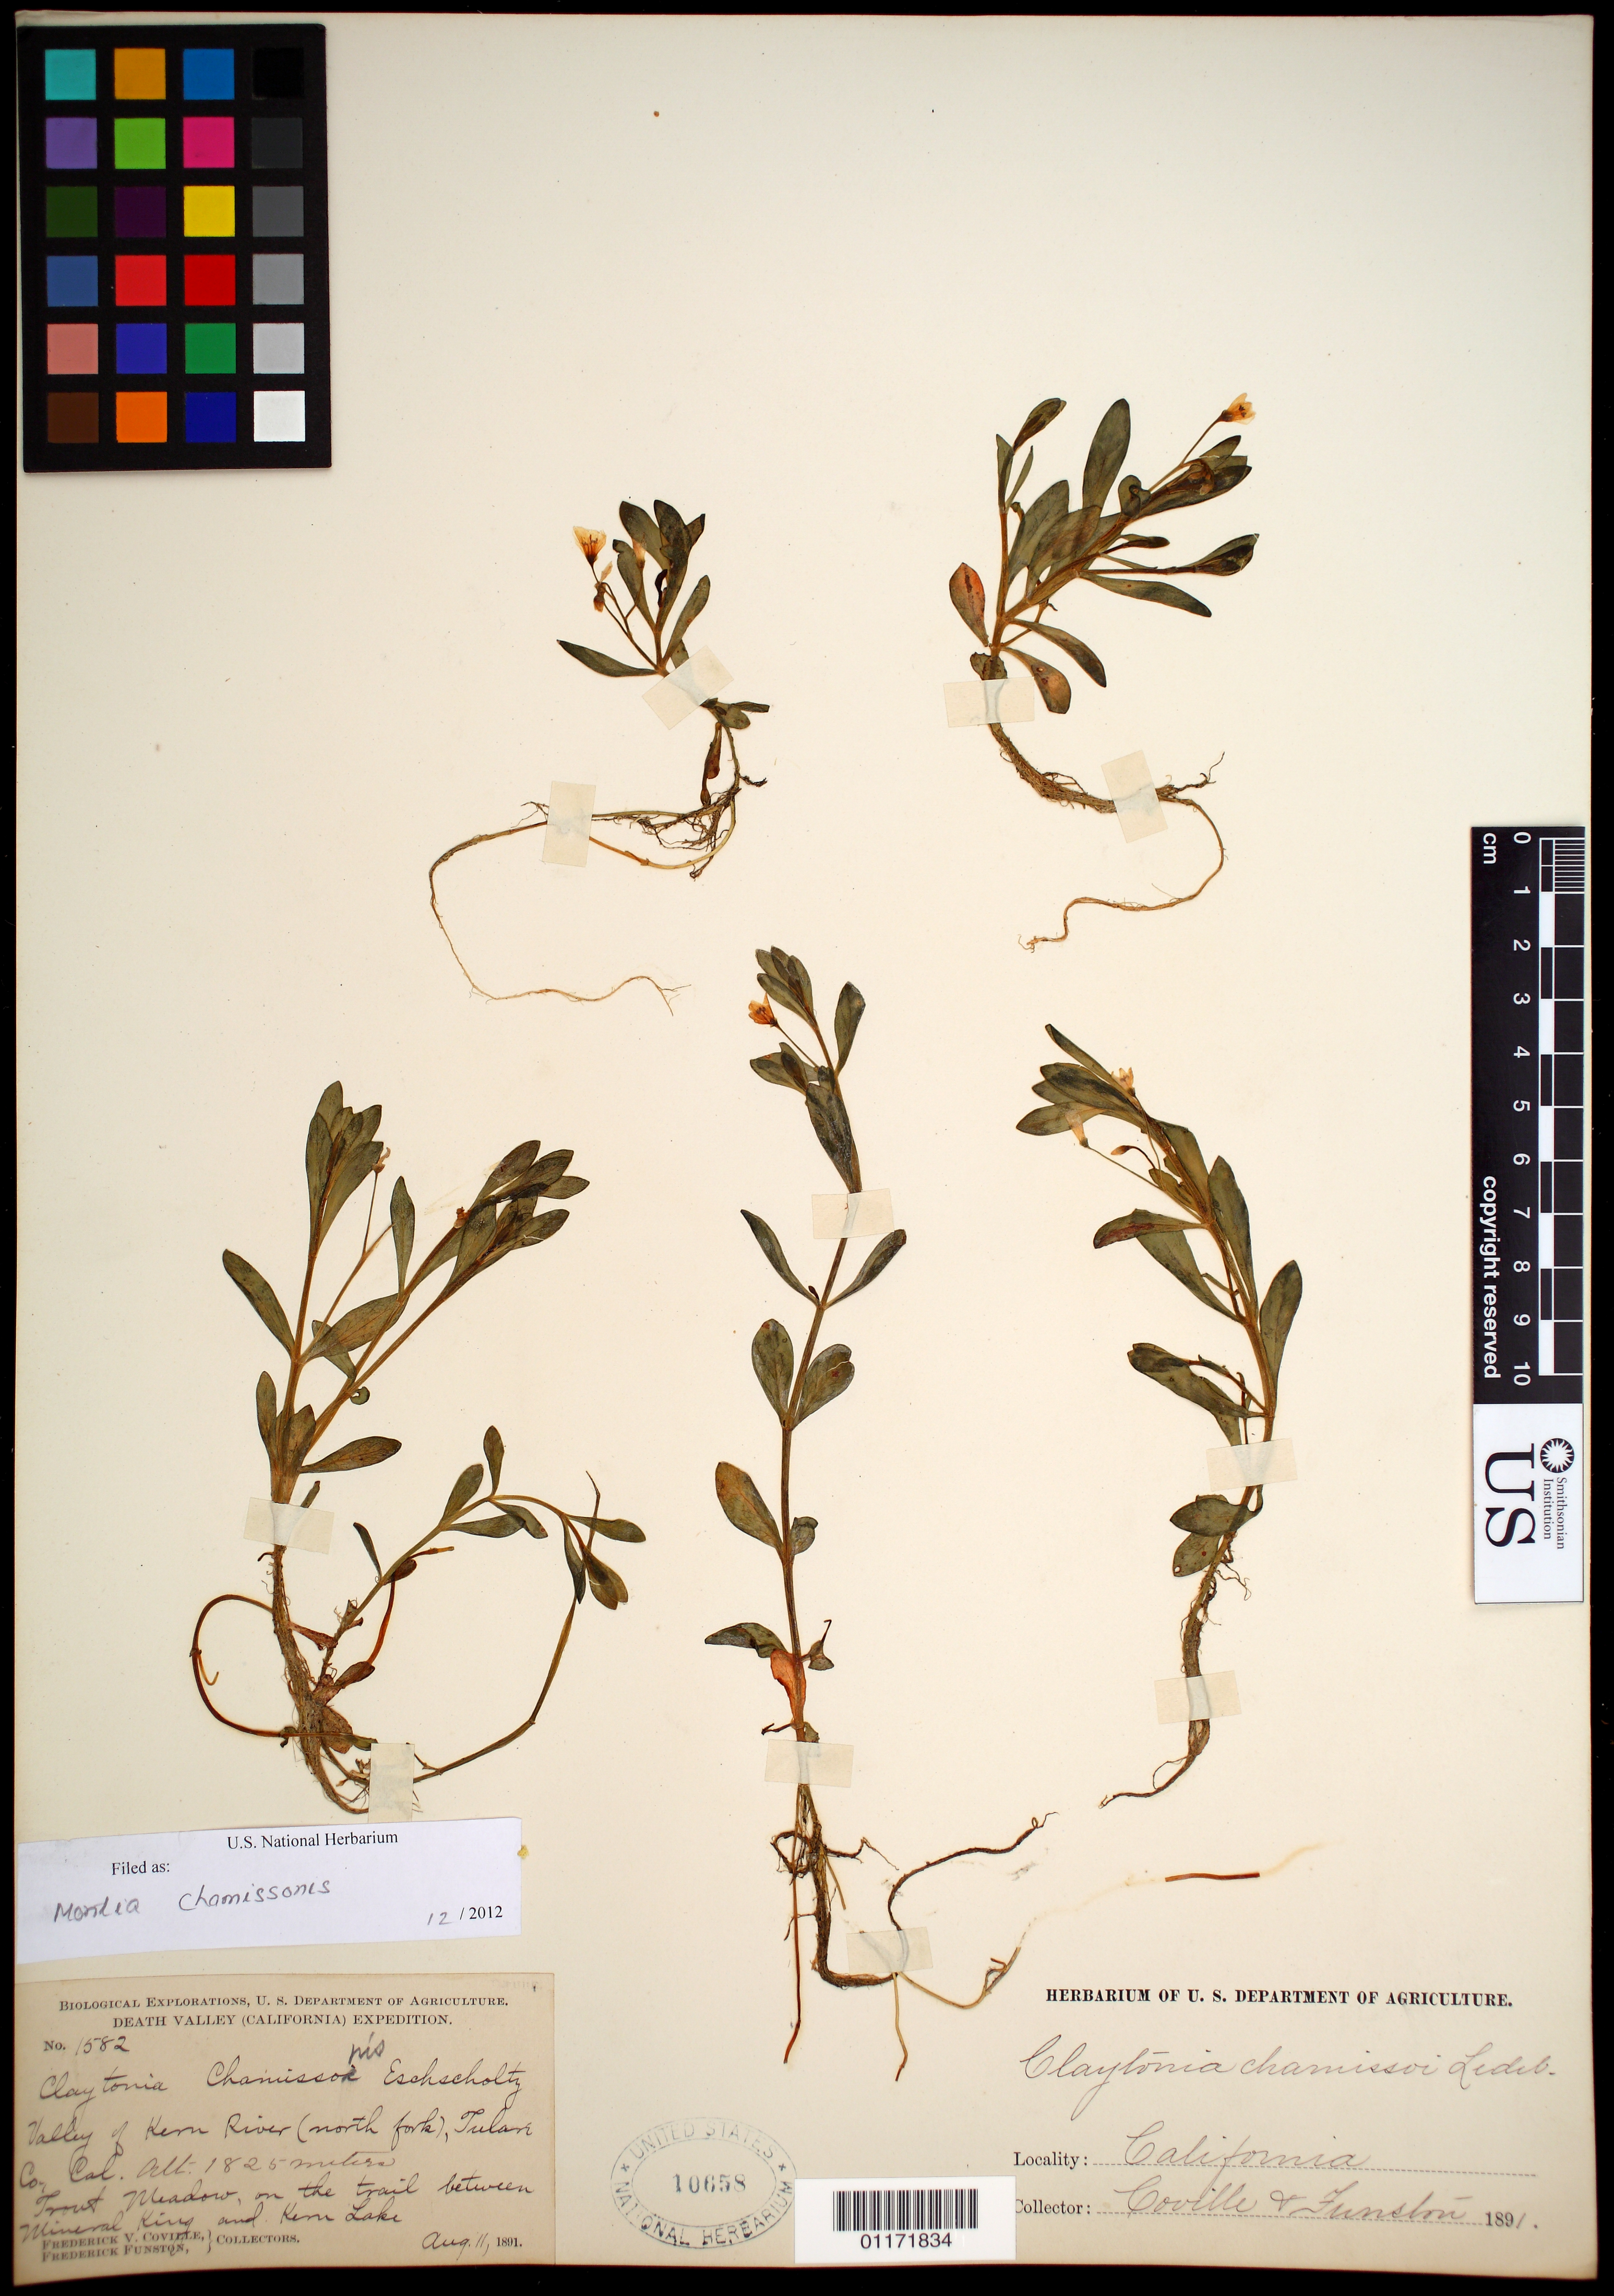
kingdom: Plantae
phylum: Tracheophyta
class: Magnoliopsida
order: Caryophyllales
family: Montiaceae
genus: Montia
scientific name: Montia chamissoi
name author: (Ledeb. ex Spreng.) Greene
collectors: F. V. Coville & F. Funston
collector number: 1582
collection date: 1891-08-11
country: United States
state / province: California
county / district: Tulare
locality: Valley of Kern River, Trout Meadow on the trail between Mineral King and Kern Lake.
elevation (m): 1825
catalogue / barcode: US 10658